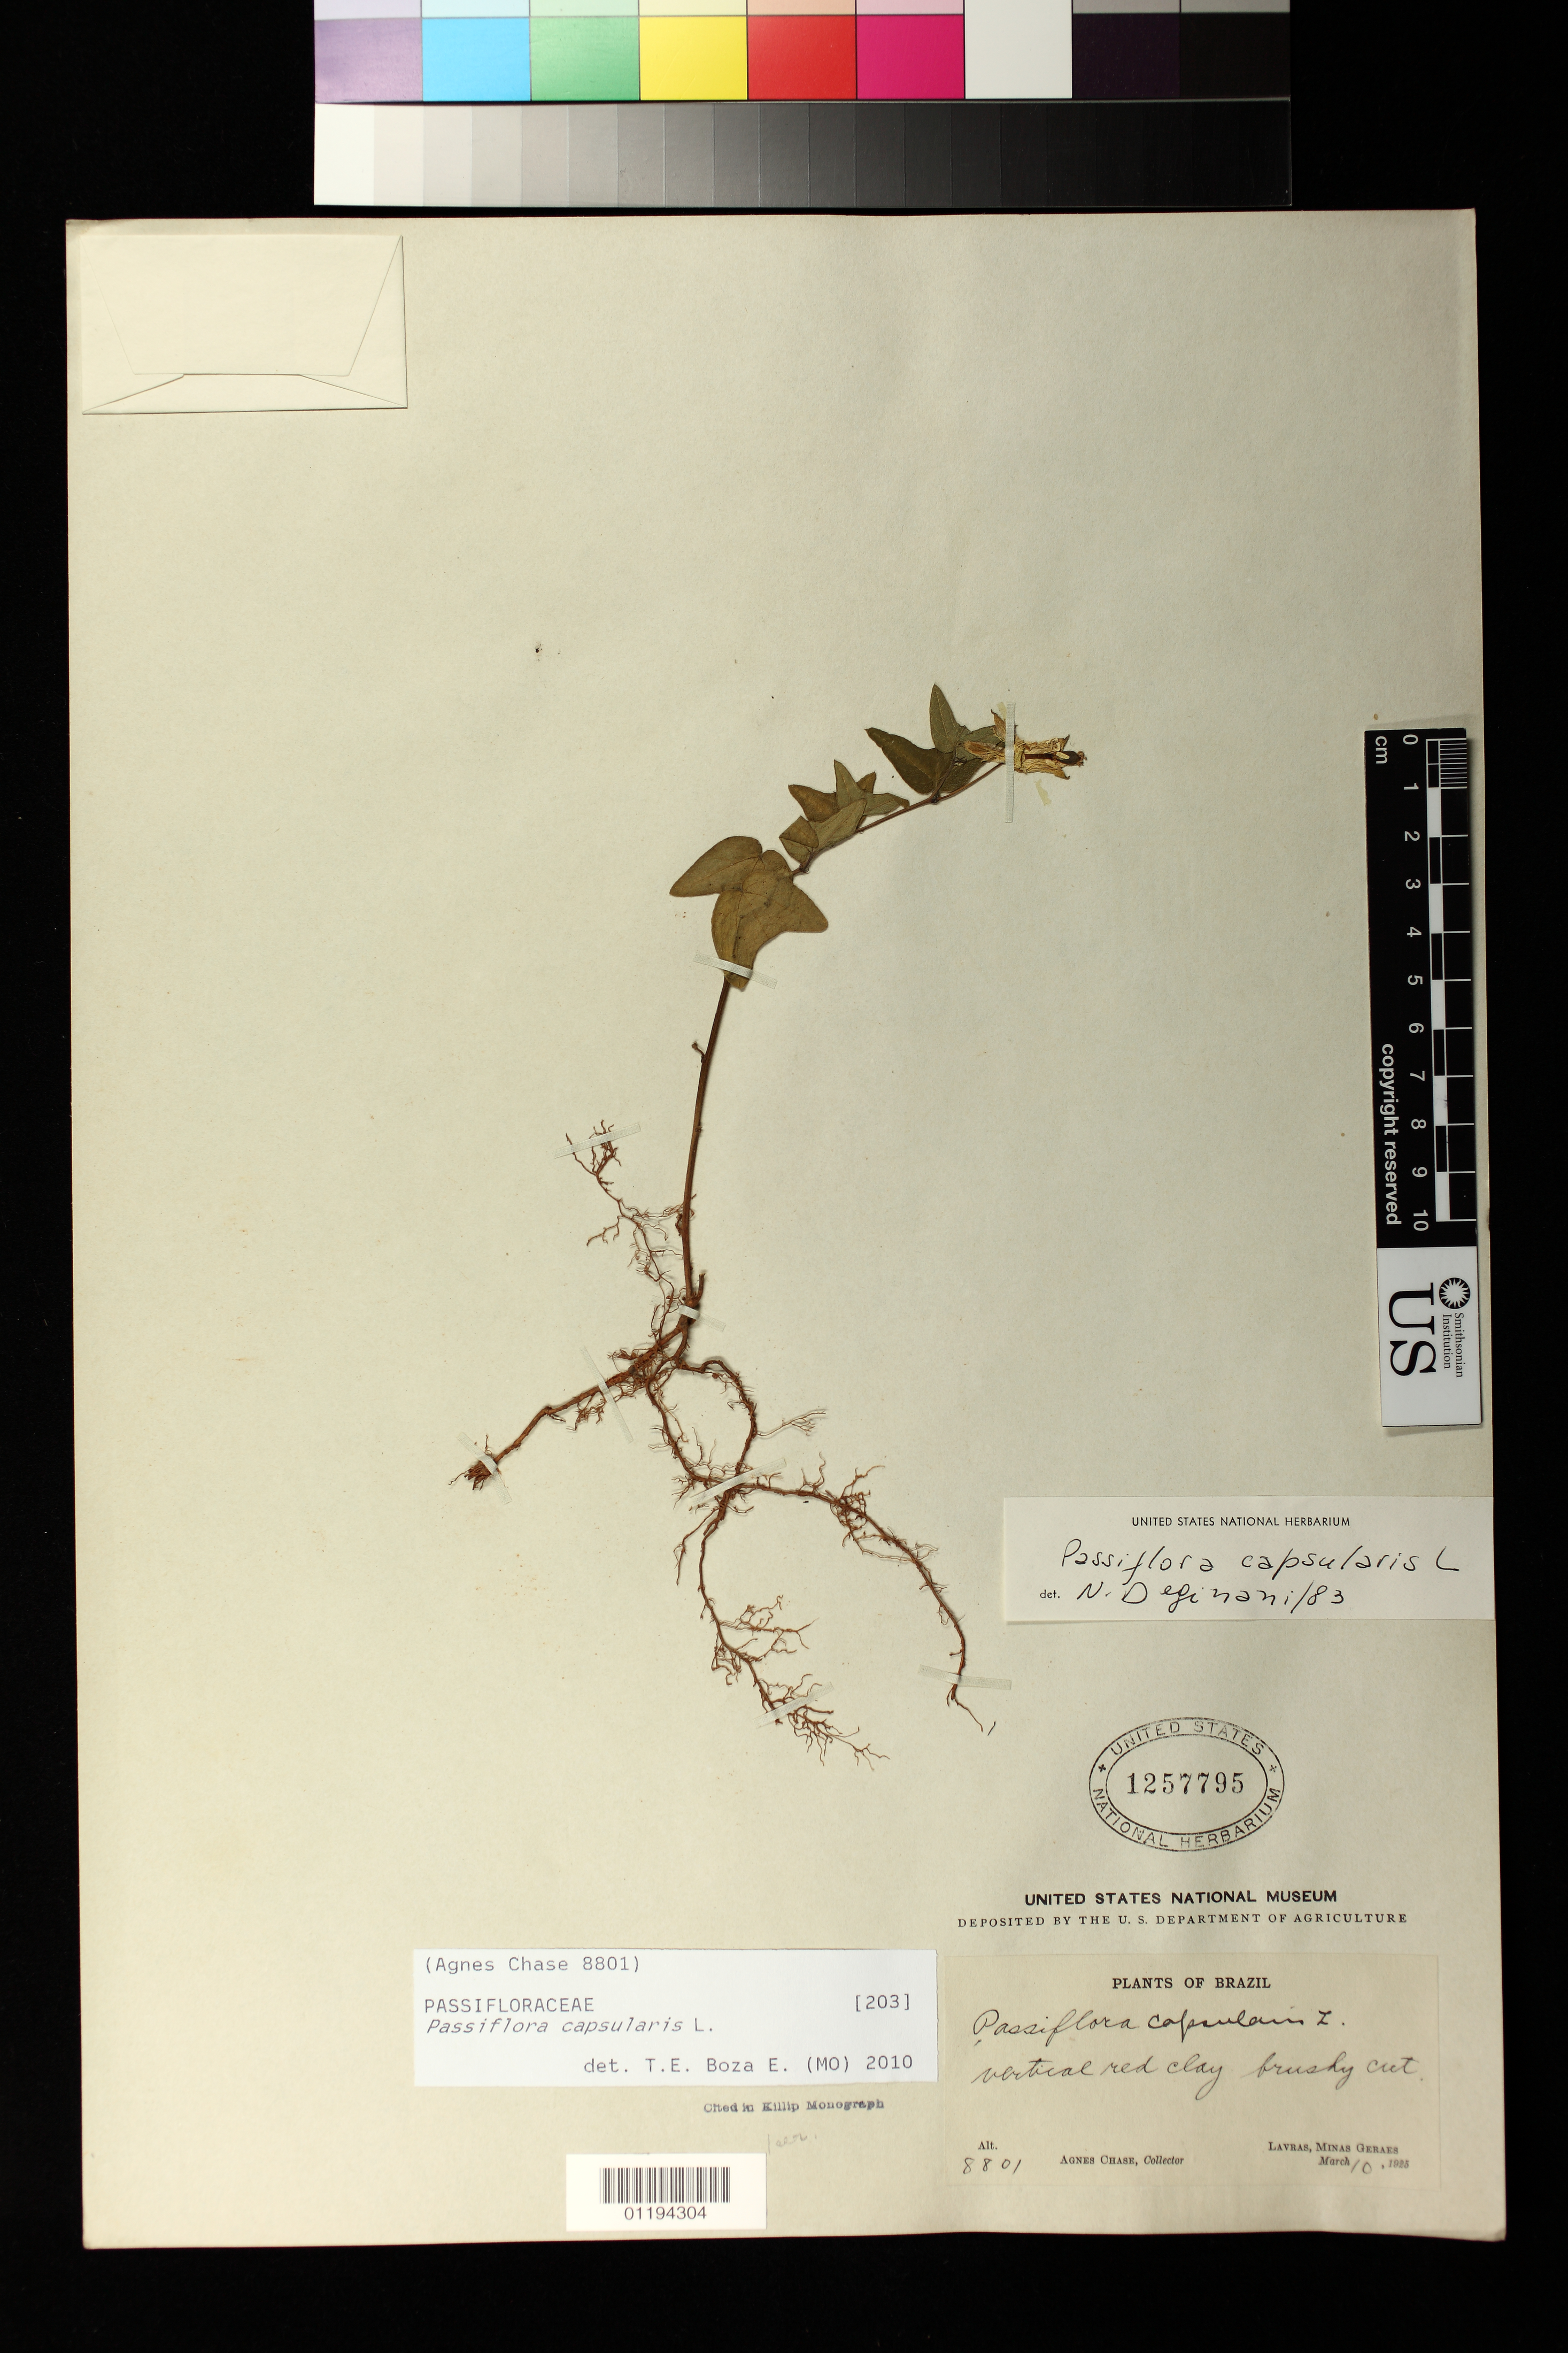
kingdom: Plantae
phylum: Tracheophyta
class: Magnoliopsida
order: Malpighiales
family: Passifloraceae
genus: Passiflora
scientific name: Passiflora capsularis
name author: L.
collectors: A. Chase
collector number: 8801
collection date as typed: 03 Oct 1925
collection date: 1925-10-03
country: Brazil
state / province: Minas Gerais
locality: Lavras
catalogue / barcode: US 1257795